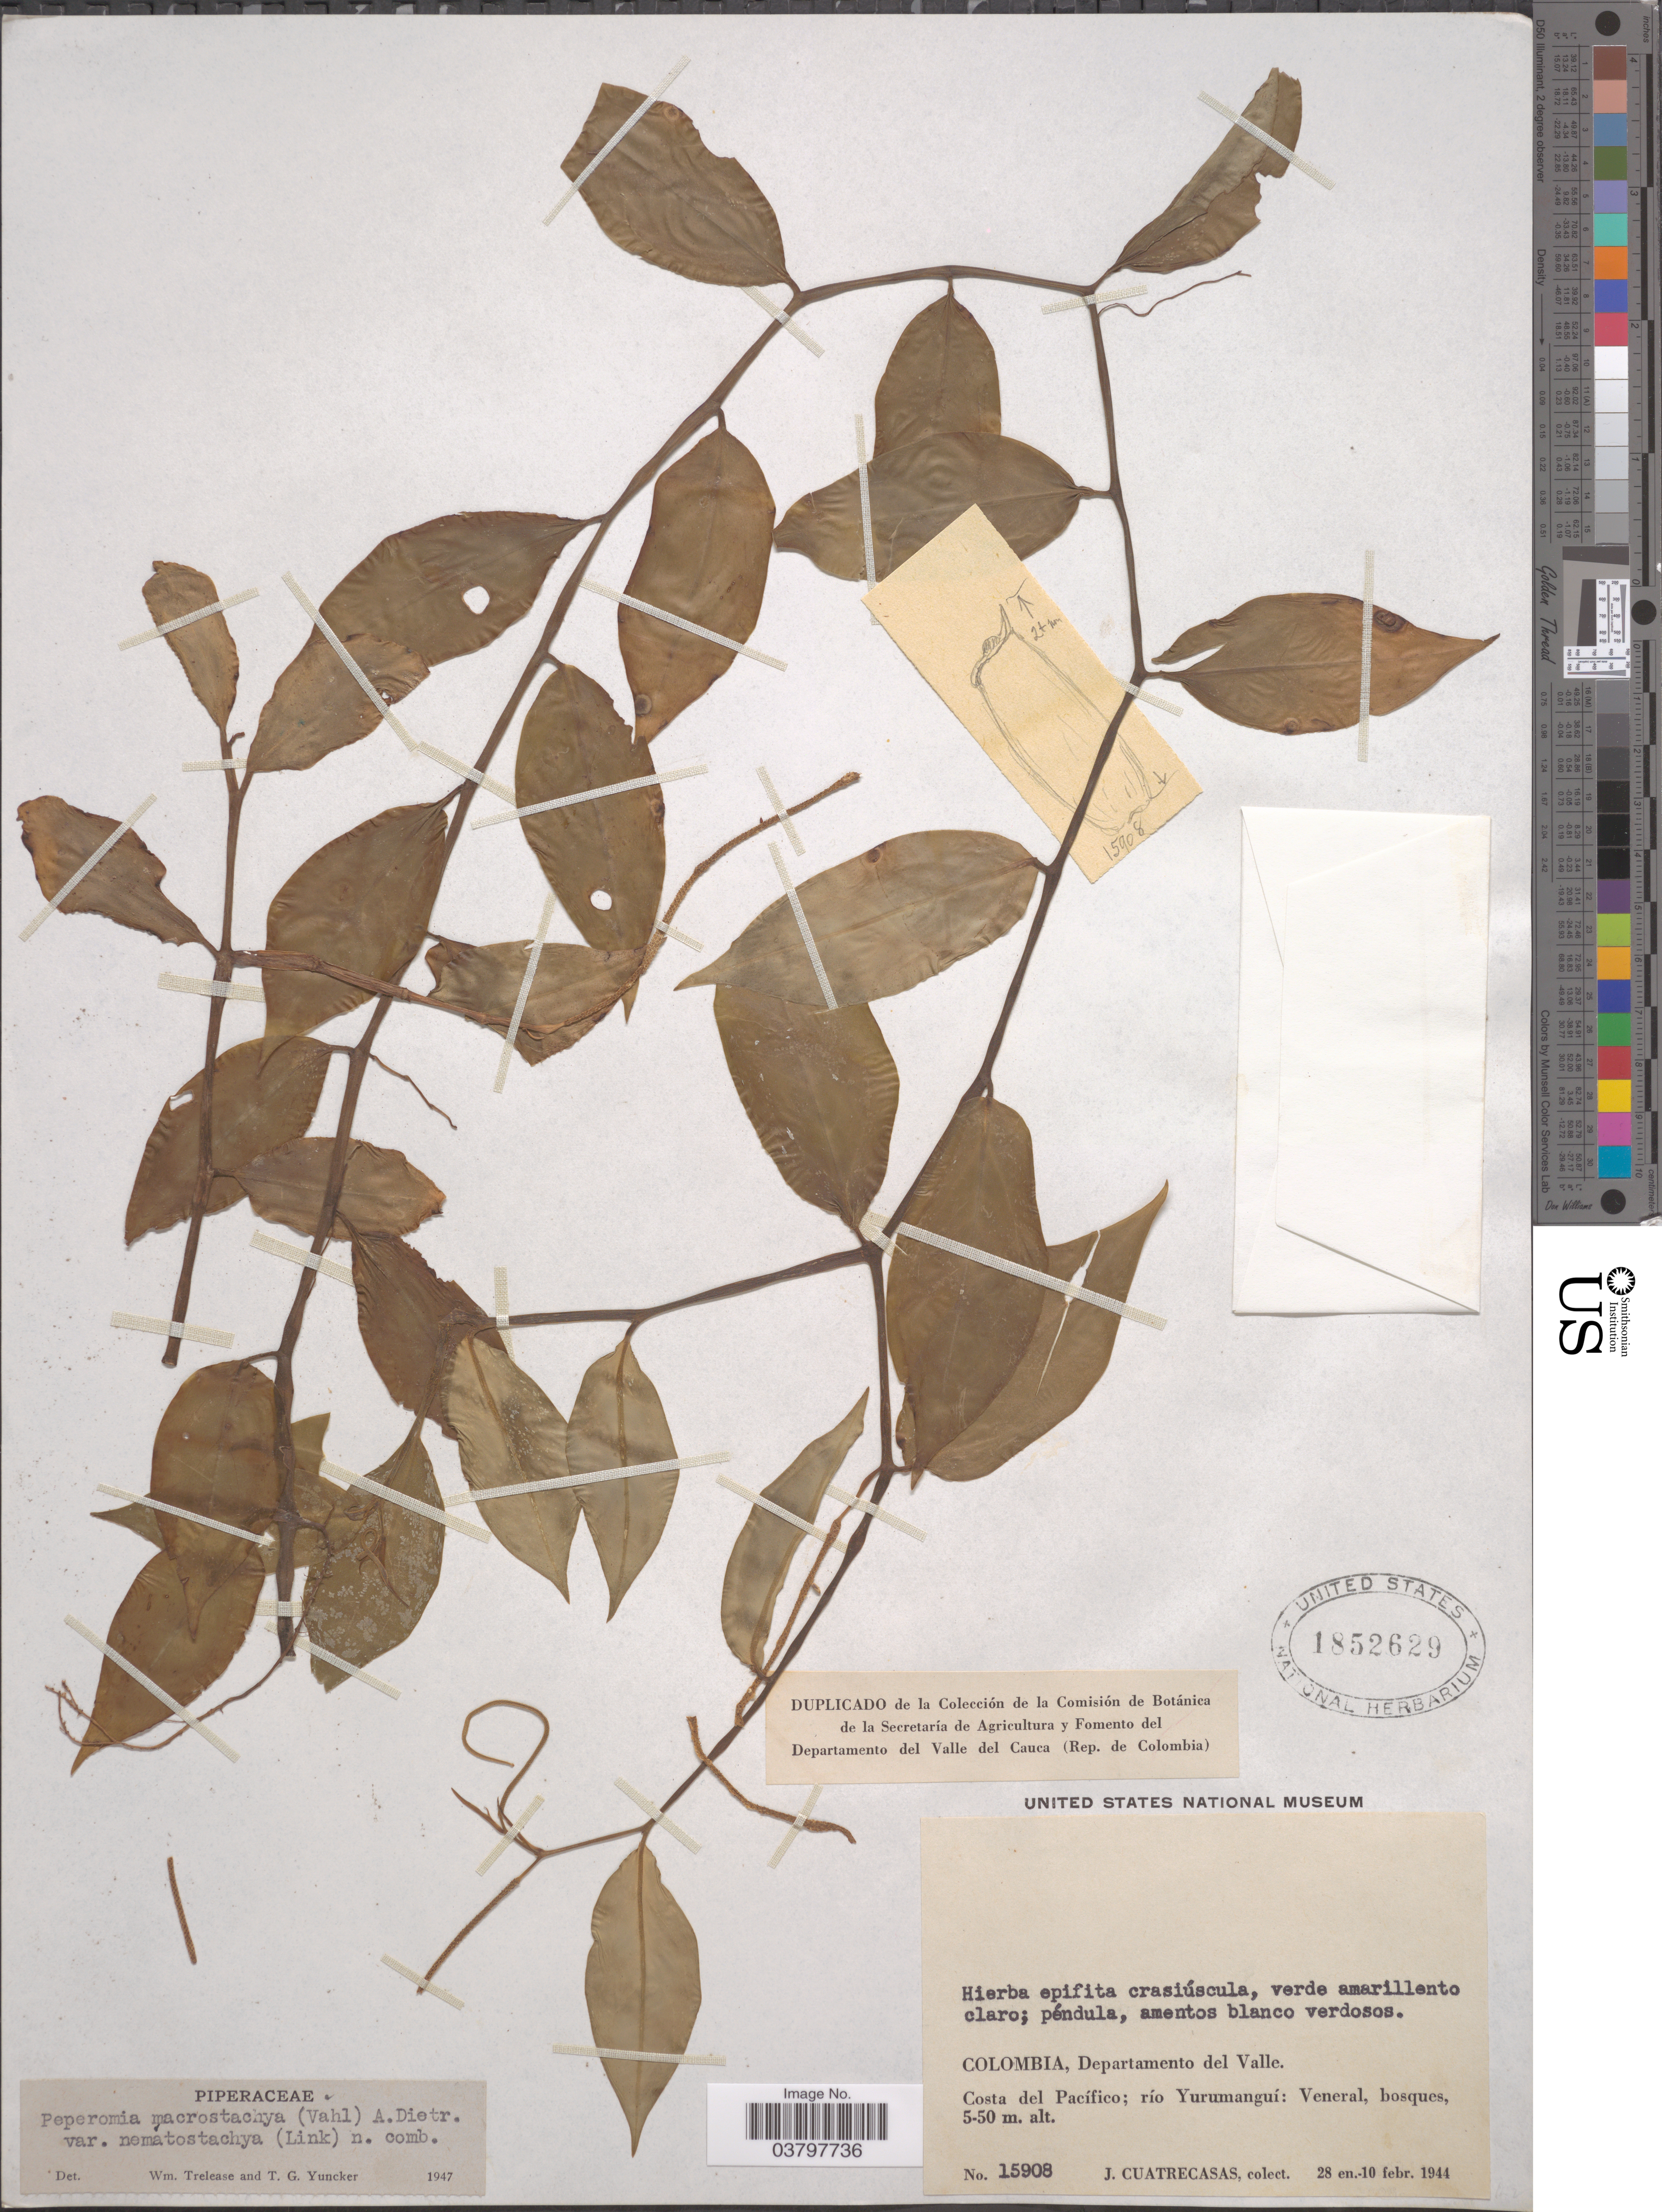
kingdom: Plantae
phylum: Tracheophyta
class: Magnoliopsida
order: Piperales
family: Piperaceae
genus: Peperomia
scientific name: Peperomia macrostachya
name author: (Vahl) A. Dietr.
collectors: J. Cuatrecasas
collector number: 15908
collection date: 1944-01-28/1944-02-10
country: Colombia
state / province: Valle del Cauca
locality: Departamento del Valle. Costa del Pacífico; río Yurumanguí; Veneral.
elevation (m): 5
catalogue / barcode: US 1852629